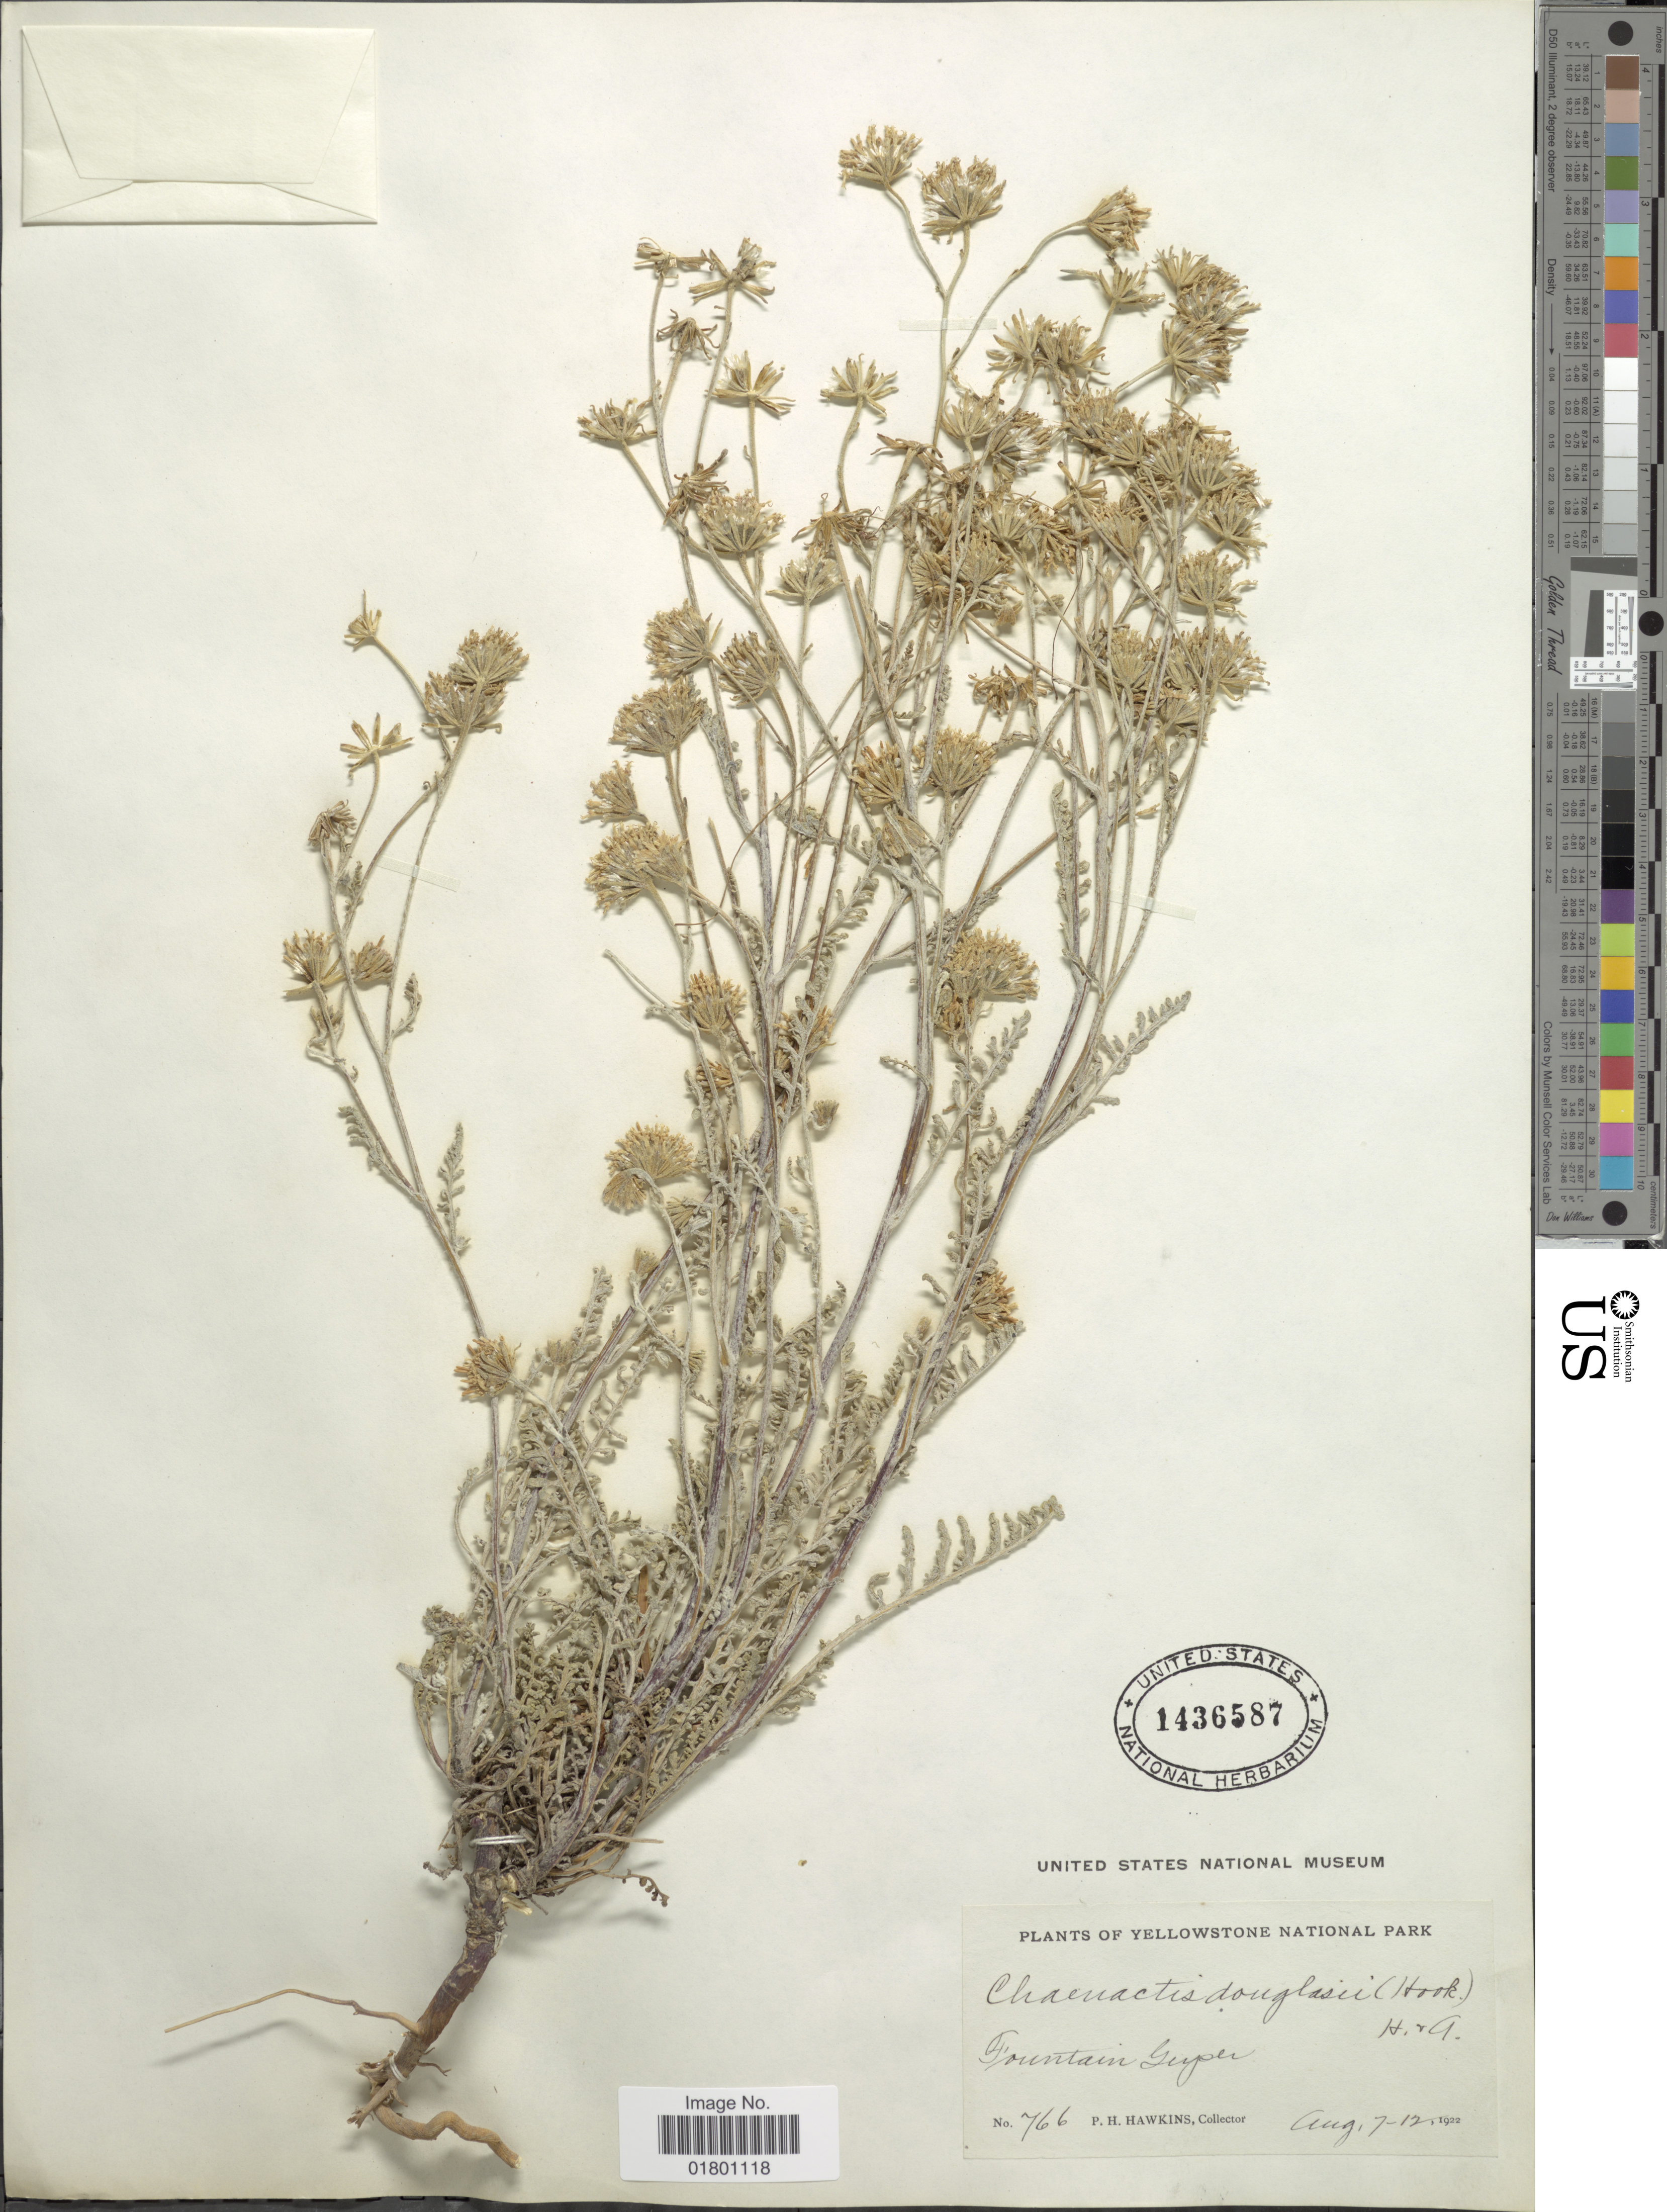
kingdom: Plantae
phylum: Tracheophyta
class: Magnoliopsida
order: Asterales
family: Asteraceae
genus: Chaenactis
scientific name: Chaenactis douglasii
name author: Hook. & Arn.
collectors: P. Hawkins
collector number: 766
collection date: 1922-08-07/1922-08-12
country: United States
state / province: Wyoming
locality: Yellowstone National Park, Fountain Geyser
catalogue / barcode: US 1436587